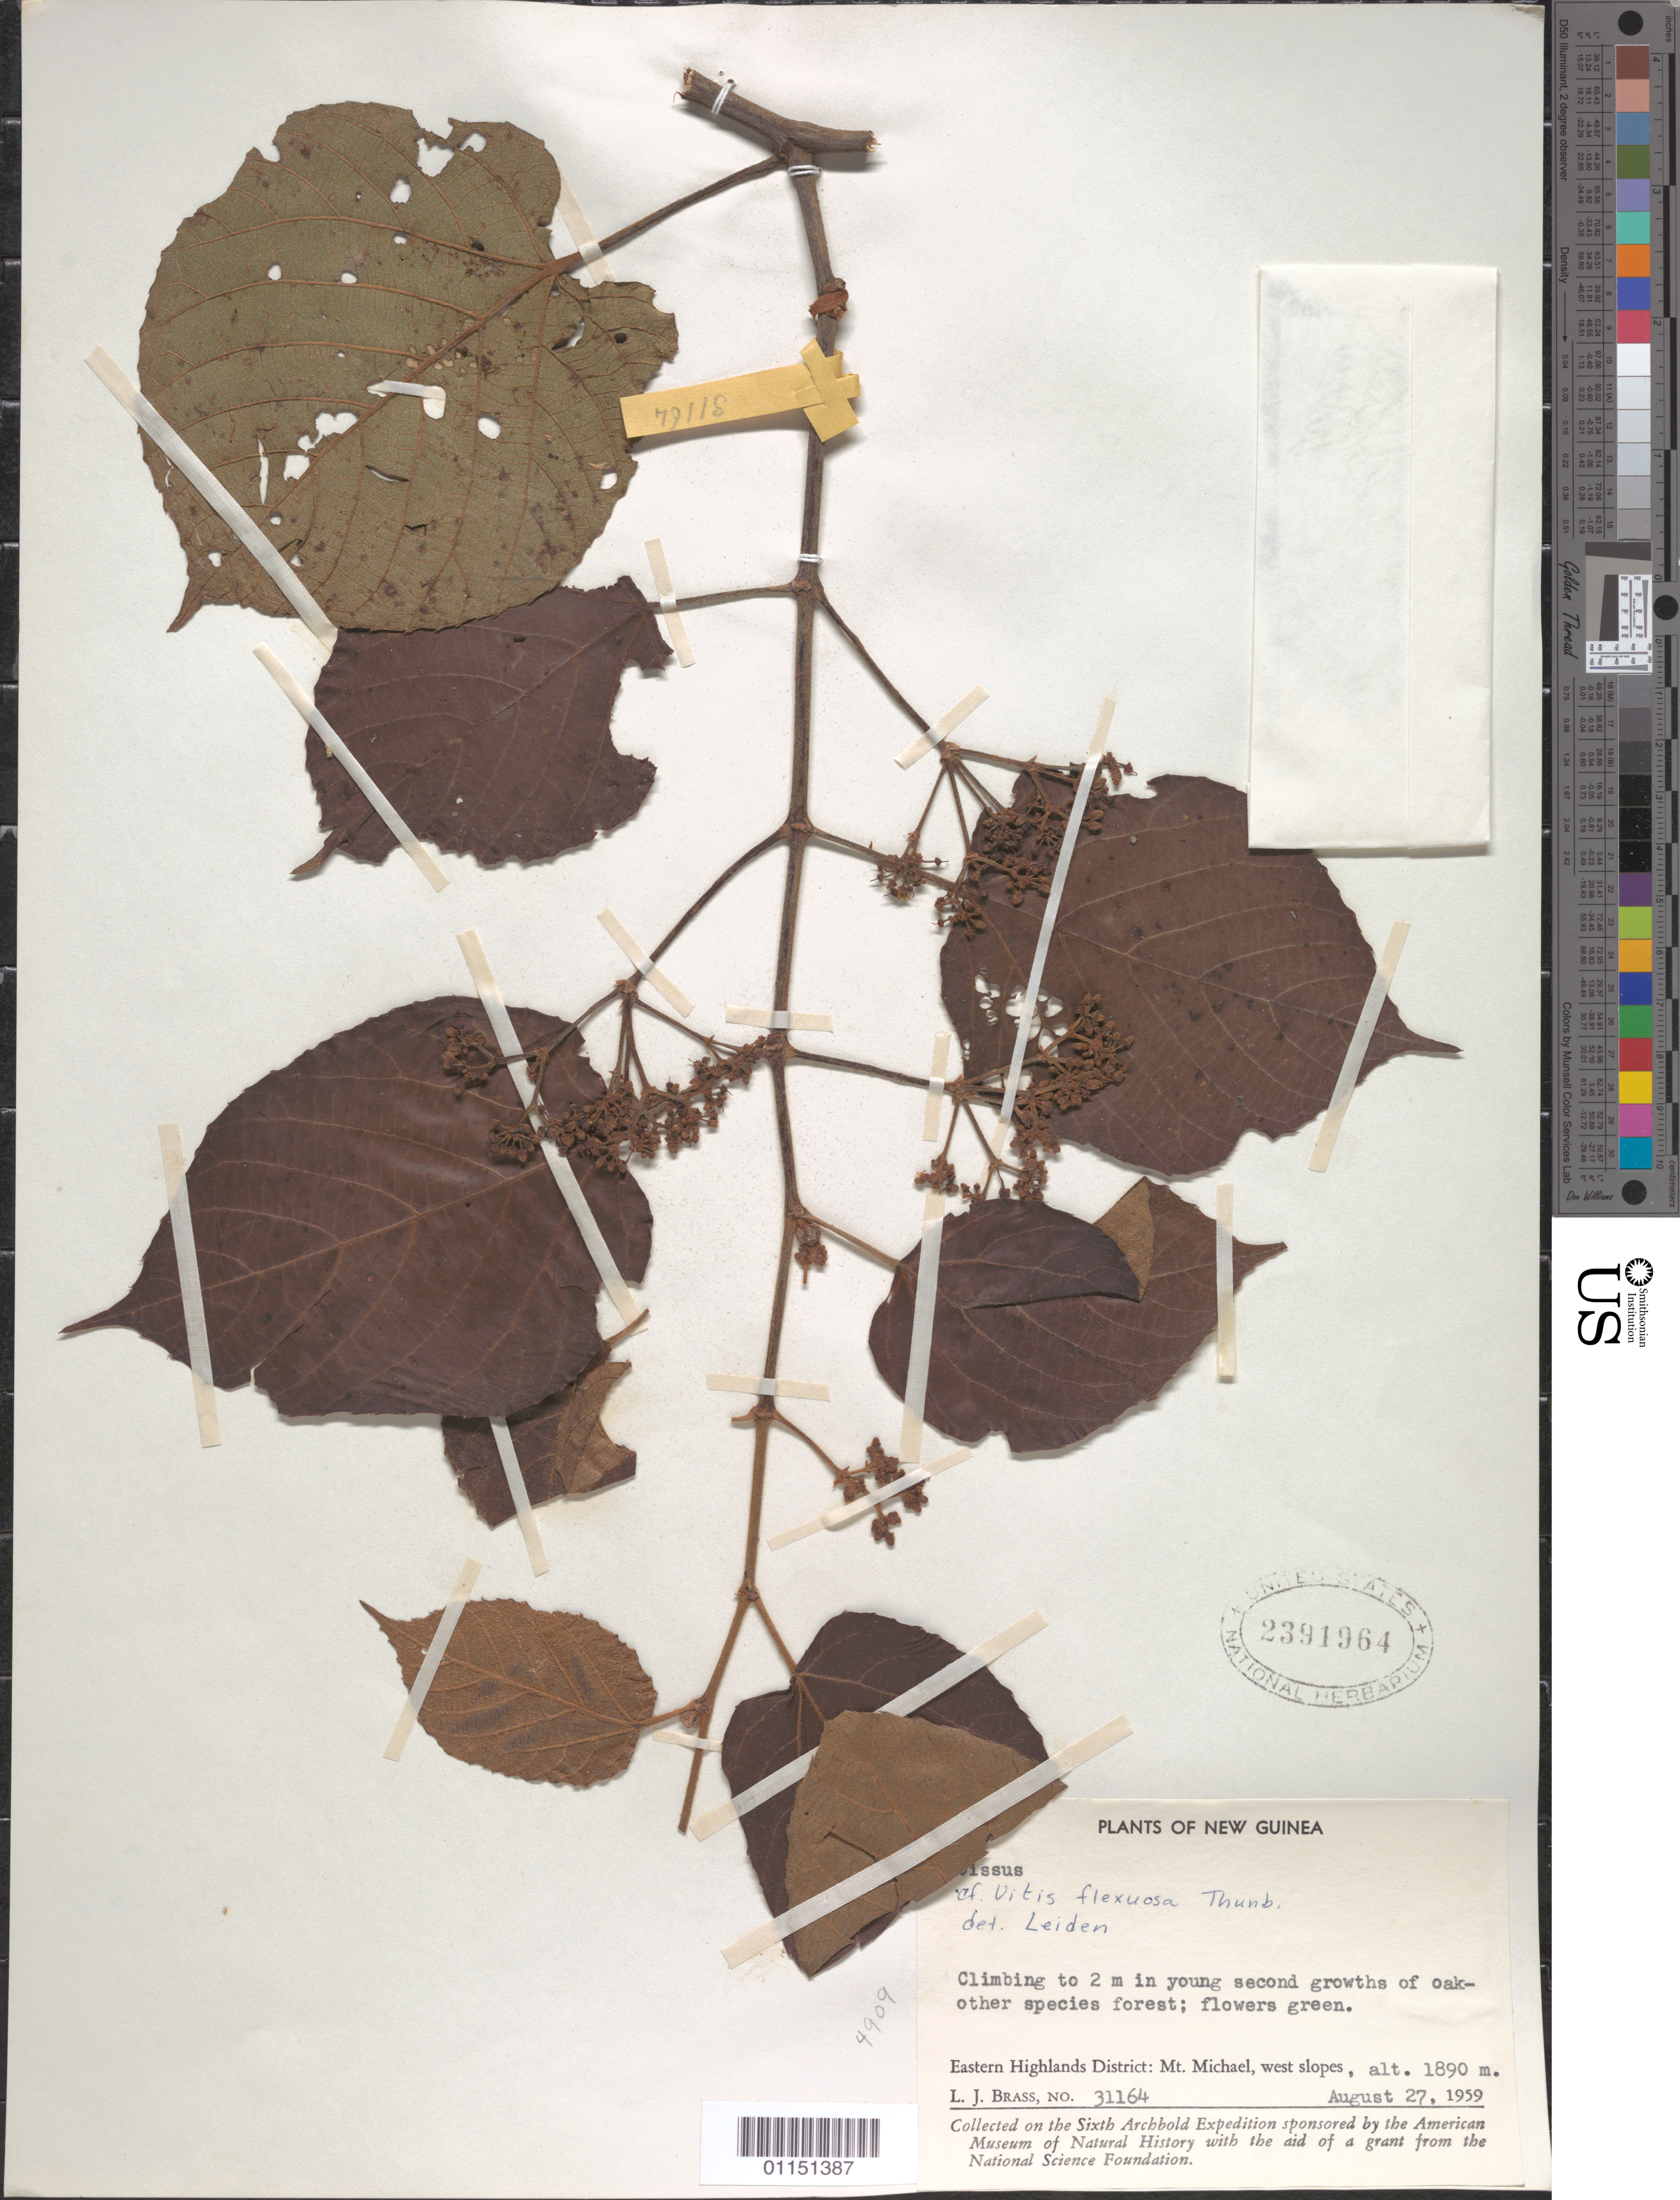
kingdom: Plantae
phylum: Tracheophyta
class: Magnoliopsida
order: Vitales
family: Vitaceae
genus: Vitis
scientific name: Vitis flexuosa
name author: Thunb.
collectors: L. J. Brass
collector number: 31164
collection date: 1959-08-27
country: Papua New Guinea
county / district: Eastern Highlands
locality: Mt Michael, W slopes.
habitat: Climbing in young second growths of oak-other species forest.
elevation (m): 1890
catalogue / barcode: US 2391964